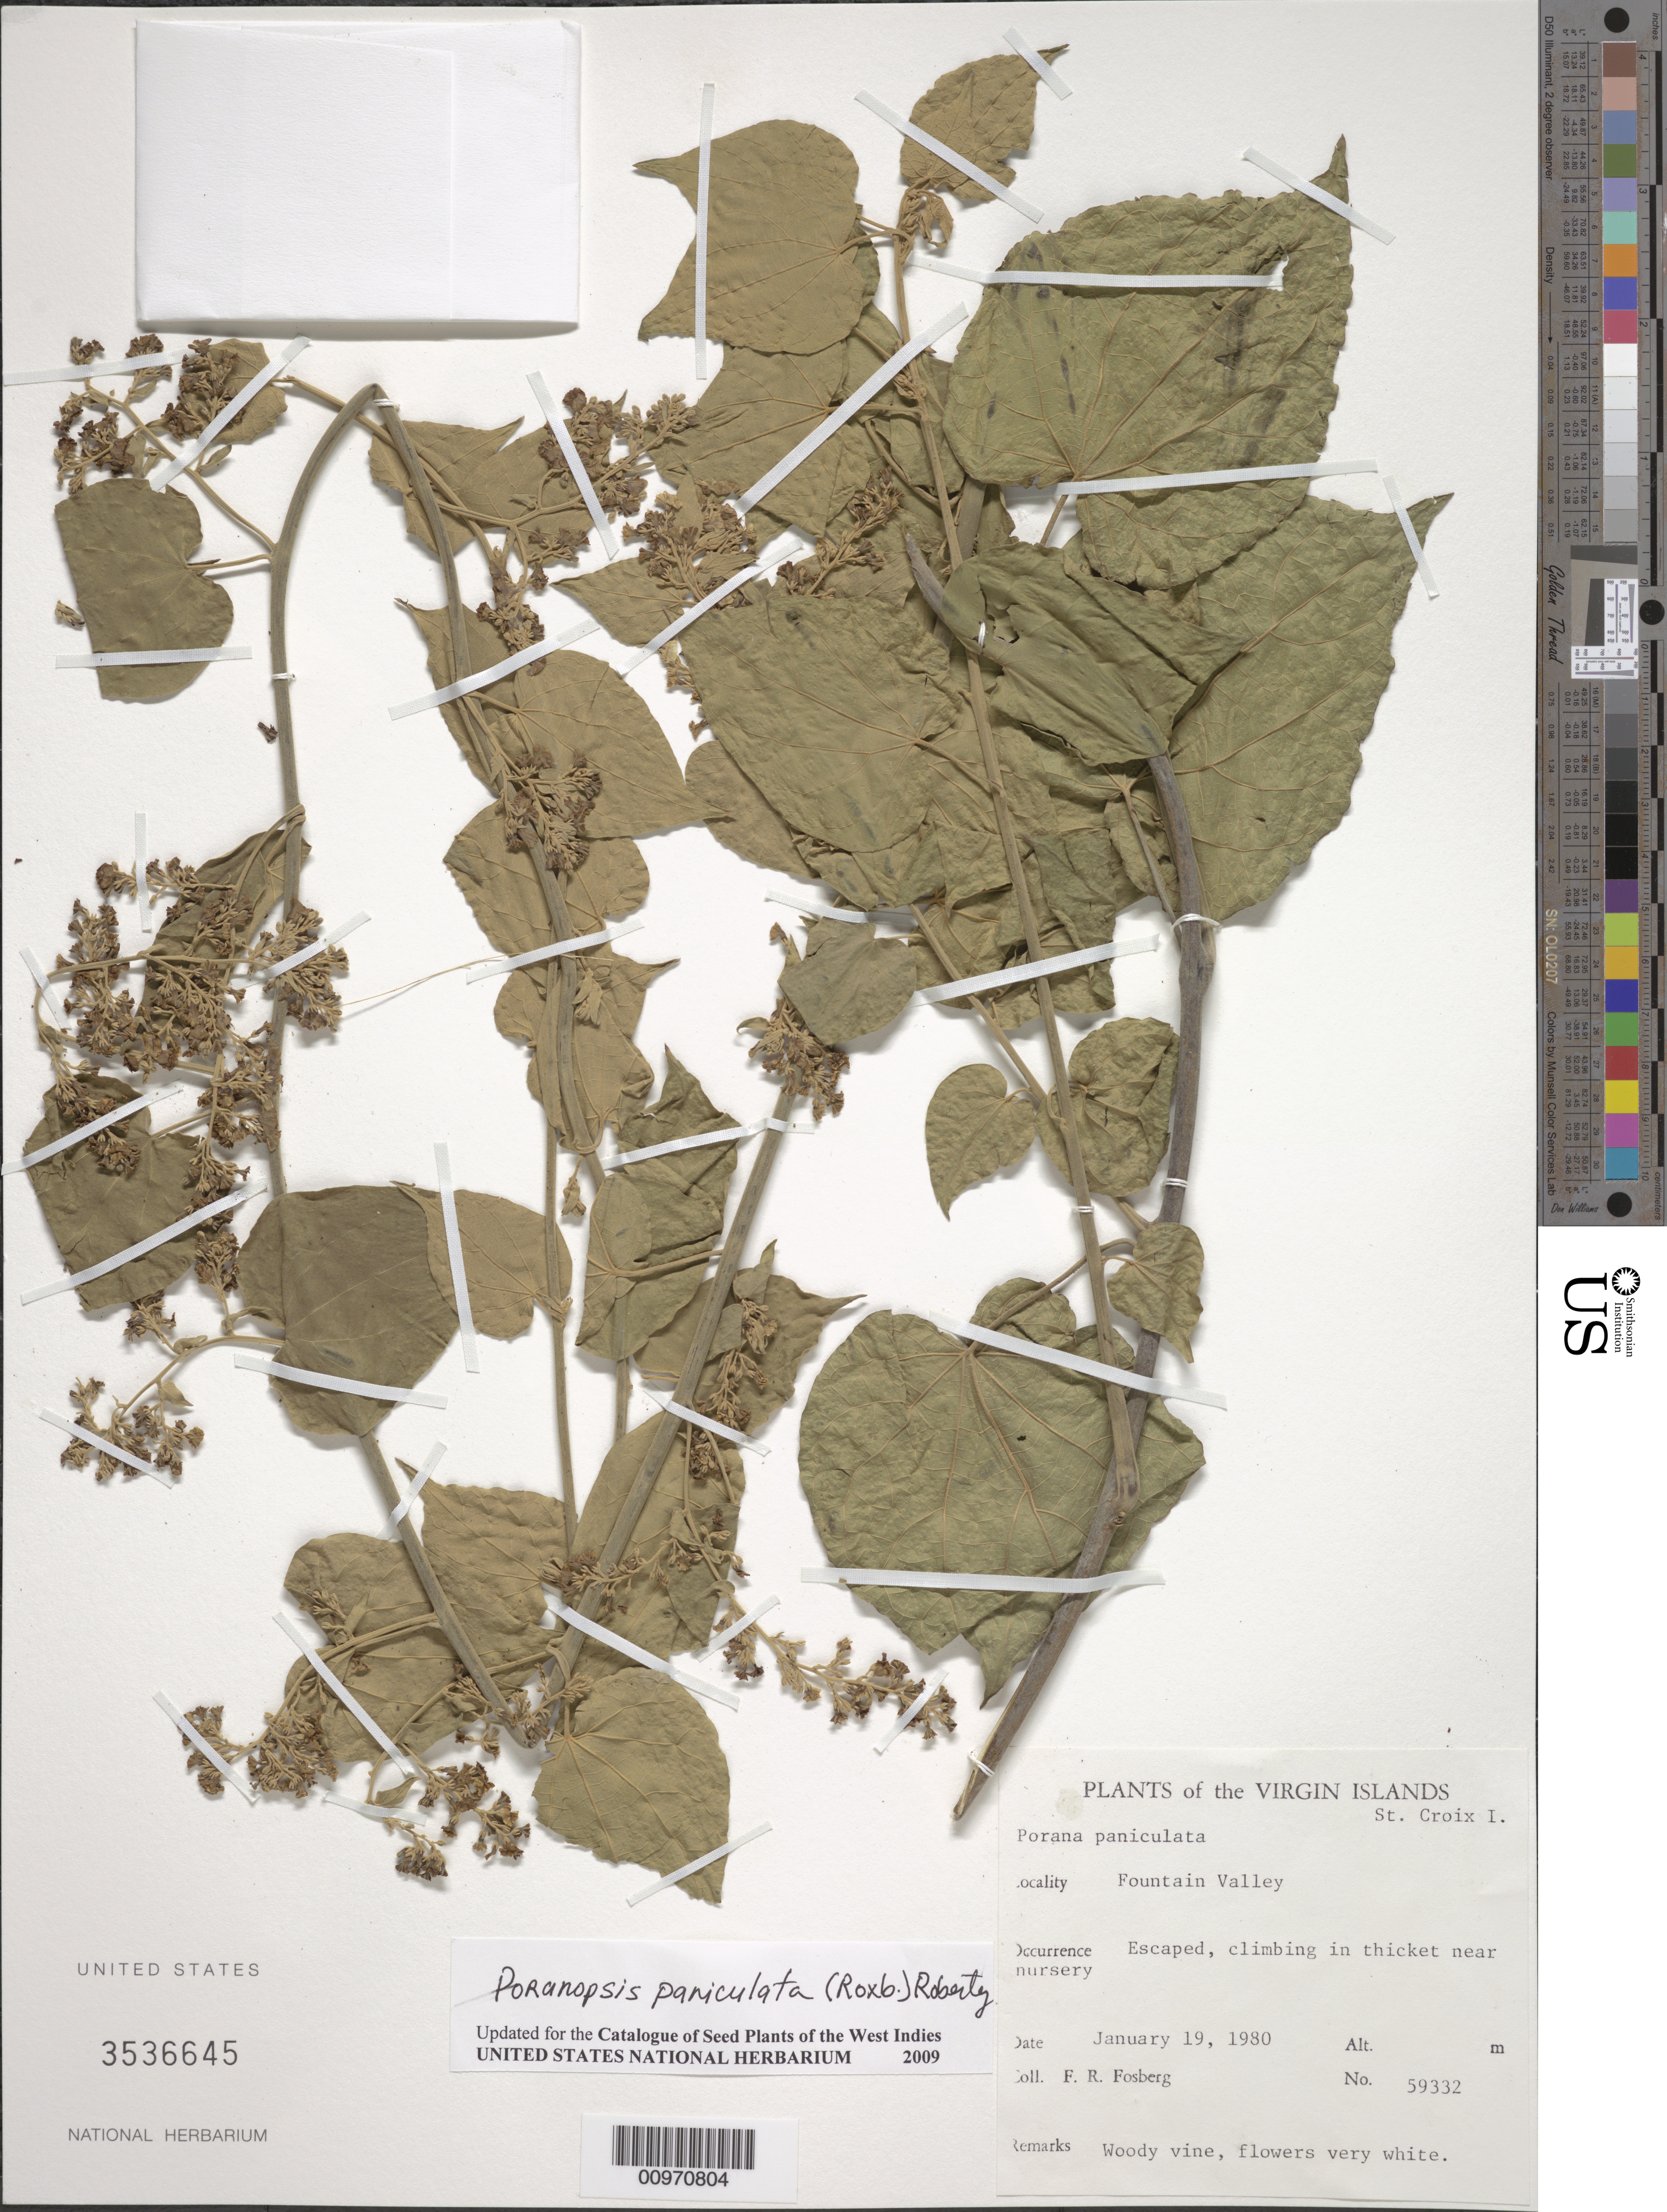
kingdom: Plantae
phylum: Tracheophyta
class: Magnoliopsida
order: Solanales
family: Convolvulaceae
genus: Poranopsis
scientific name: Poranopsis paniculata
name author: (Roxb.) Roberty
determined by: Acevedo-Rodríguez, P., (BOT), Smithsonian Institution - National Museum of Natural History (UNITED STATES)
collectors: F. R. Fosberg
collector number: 59332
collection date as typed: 19 Jan 1980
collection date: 1980-01-19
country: U.S. Virgin Islands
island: St. Croix I.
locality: Fountain Valley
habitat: Escaped, climbing in thicket near nursery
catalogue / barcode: US 3536645